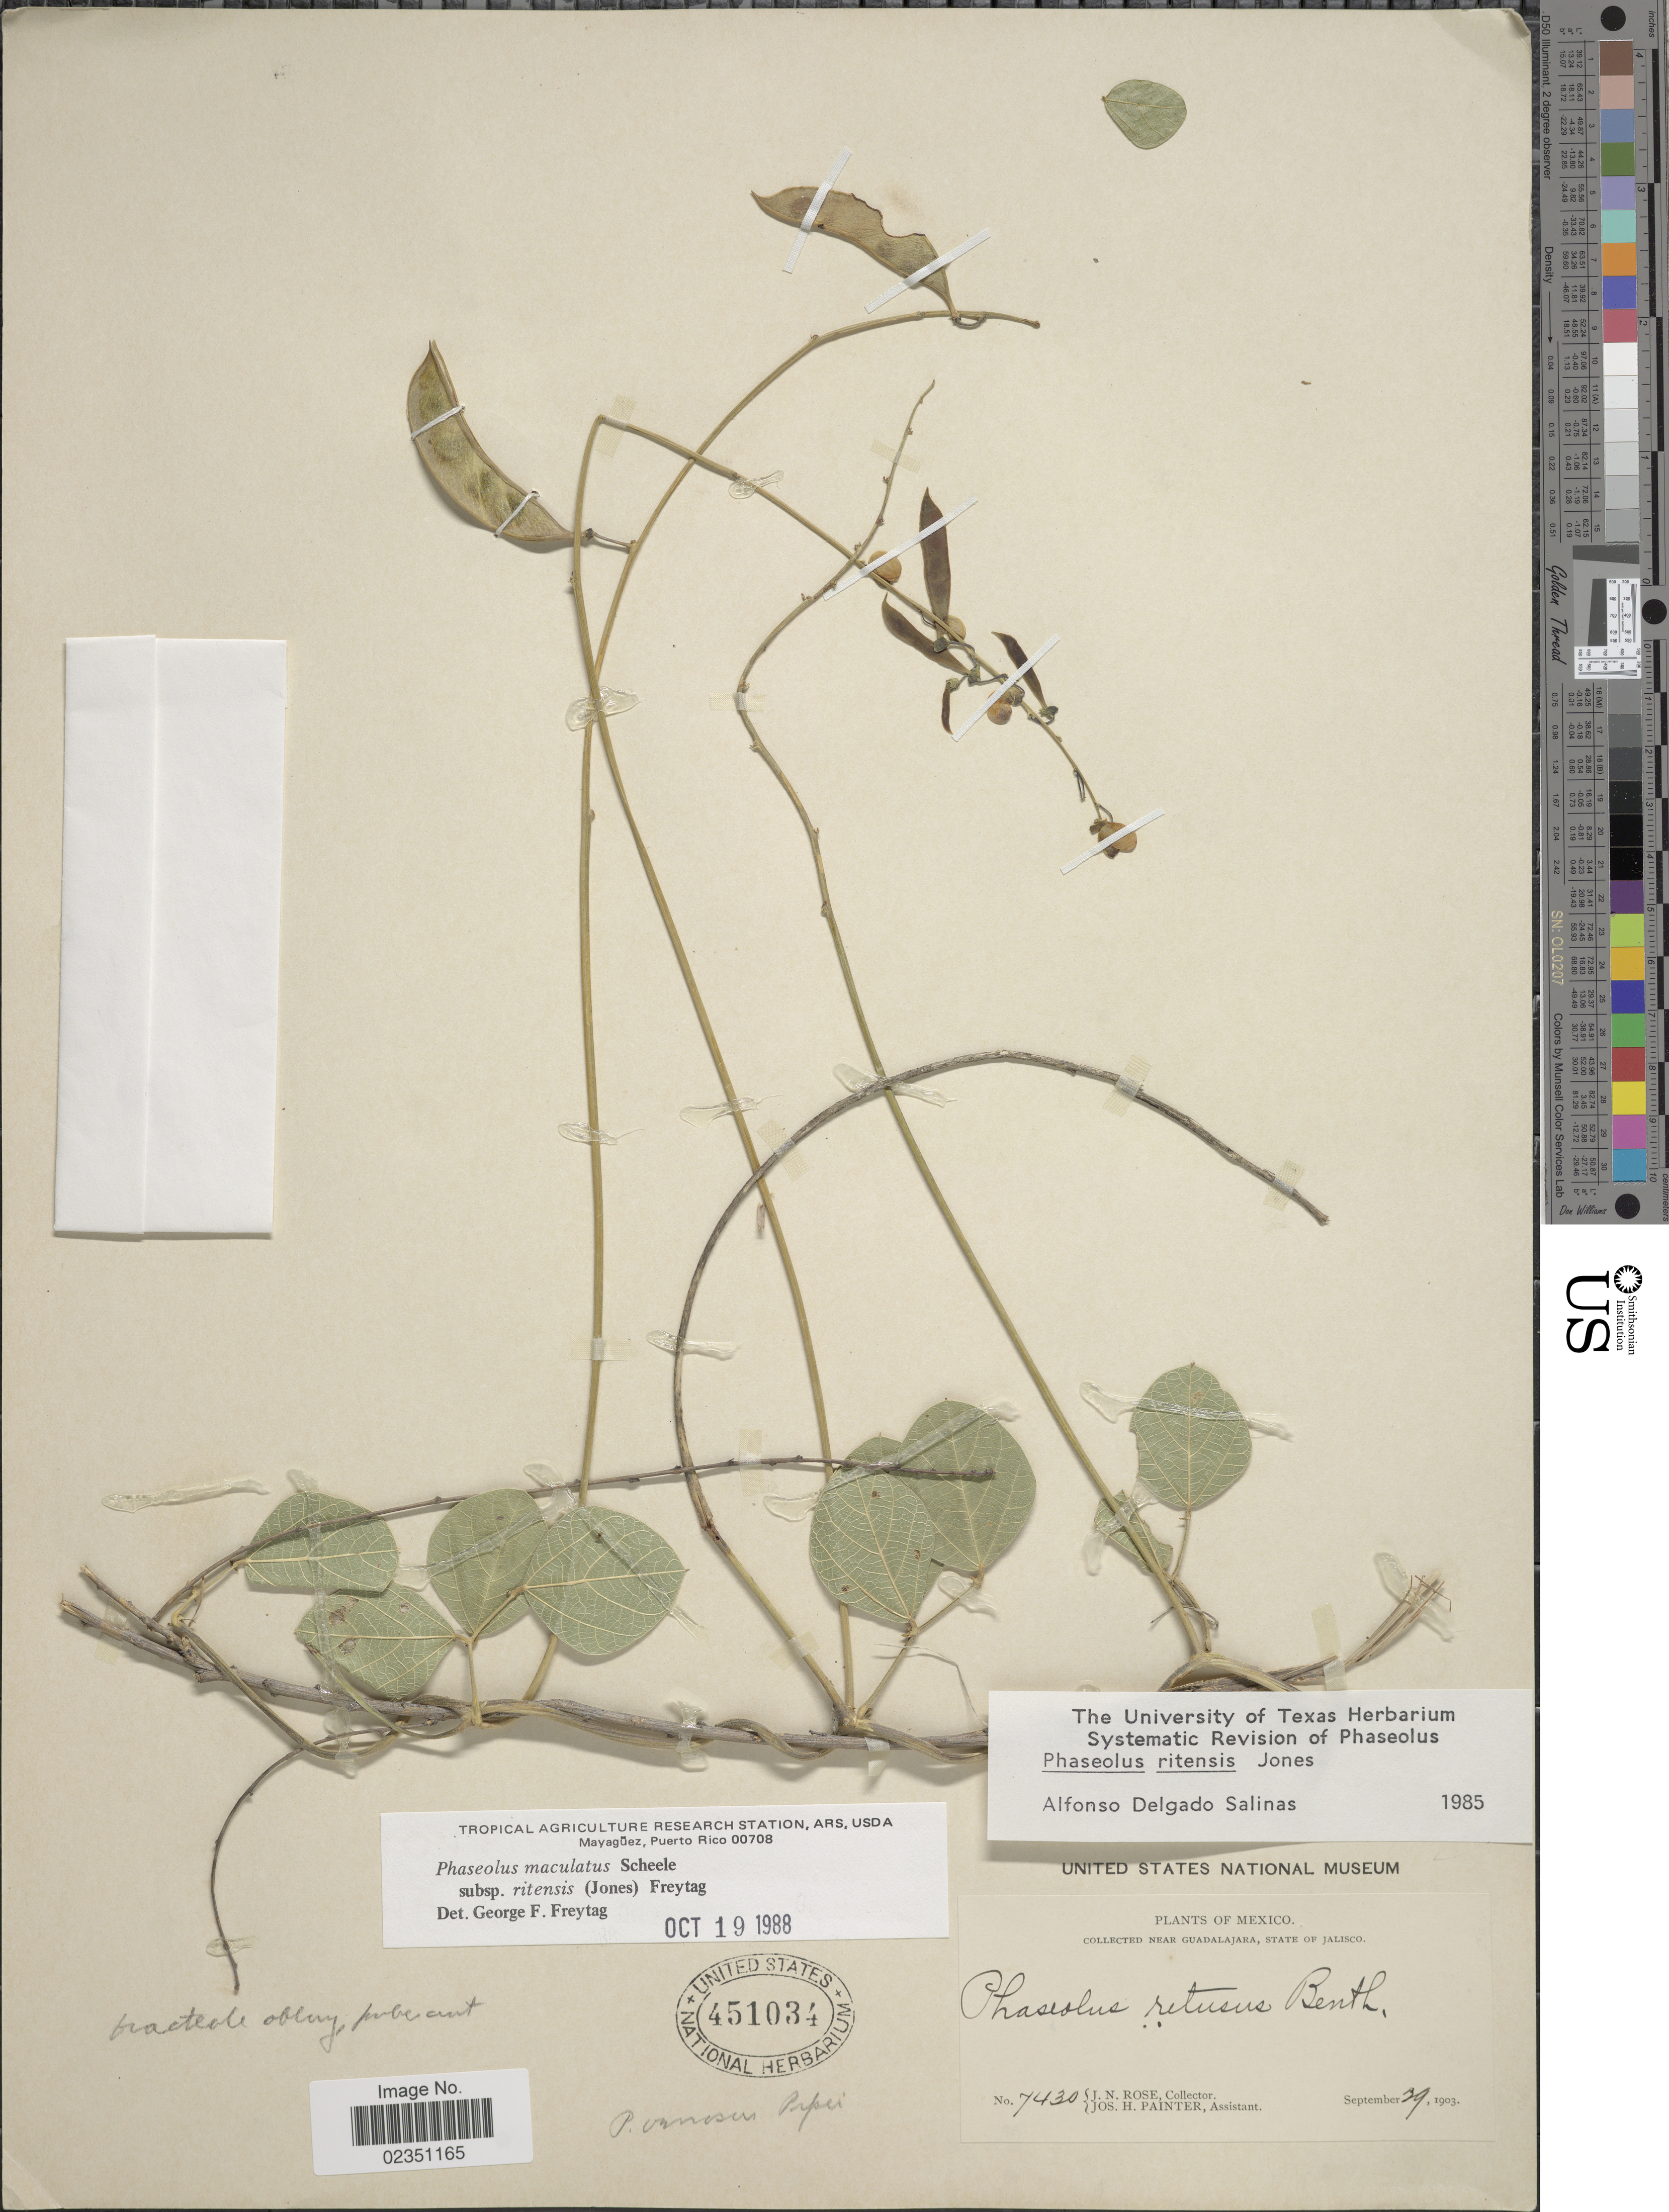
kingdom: Plantae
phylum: Tracheophyta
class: Magnoliopsida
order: Fabales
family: Fabaceae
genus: Phaseolus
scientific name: Phaseolus maculatus subsp. ritensis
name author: (M.E. Jones) Freytag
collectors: J. N. Rose & J. H. Painter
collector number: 7430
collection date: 1903-09-29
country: Mexico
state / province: Jalisco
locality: Near Guadalajara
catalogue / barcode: US 451034